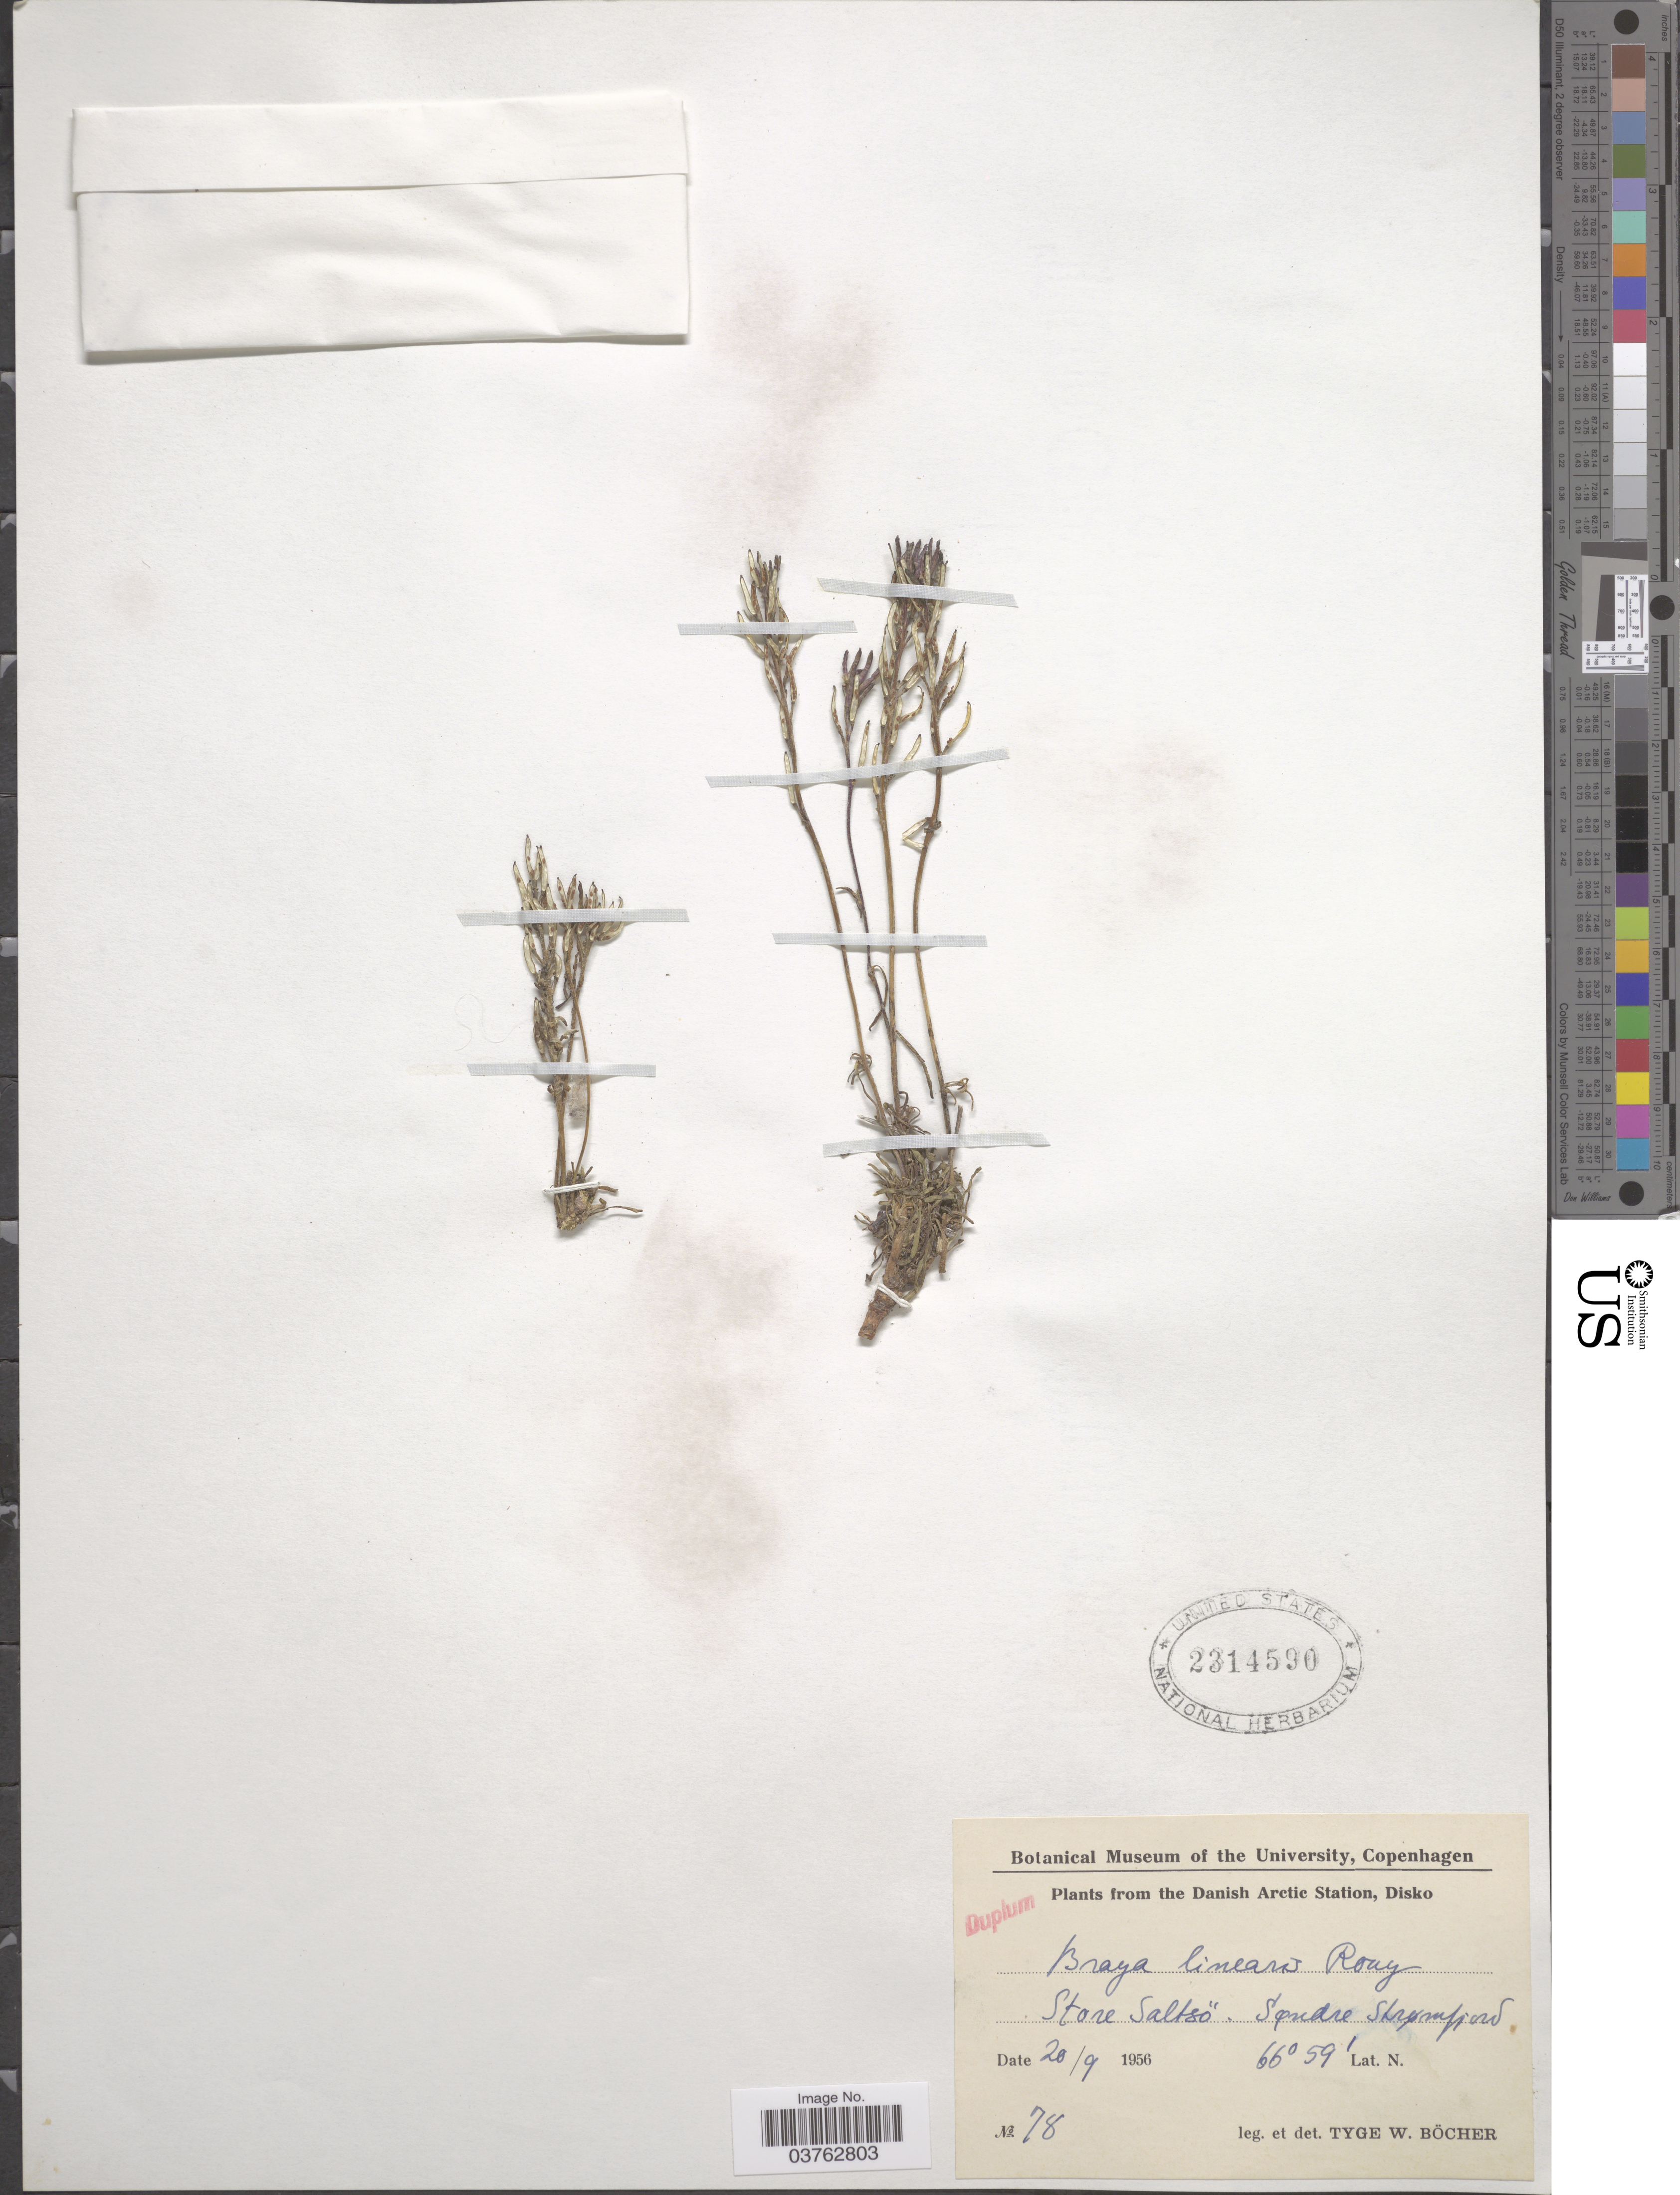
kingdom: Plantae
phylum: Tracheophyta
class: Magnoliopsida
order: Brassicales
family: Brassicaceae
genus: Braya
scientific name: Braya linearis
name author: Rouy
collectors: T. Böcher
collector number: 78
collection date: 1956-09-20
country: Greenland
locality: The Danish Arctic Station, Disko. Store Saltsö. Square Strømfjord.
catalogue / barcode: US 2314590